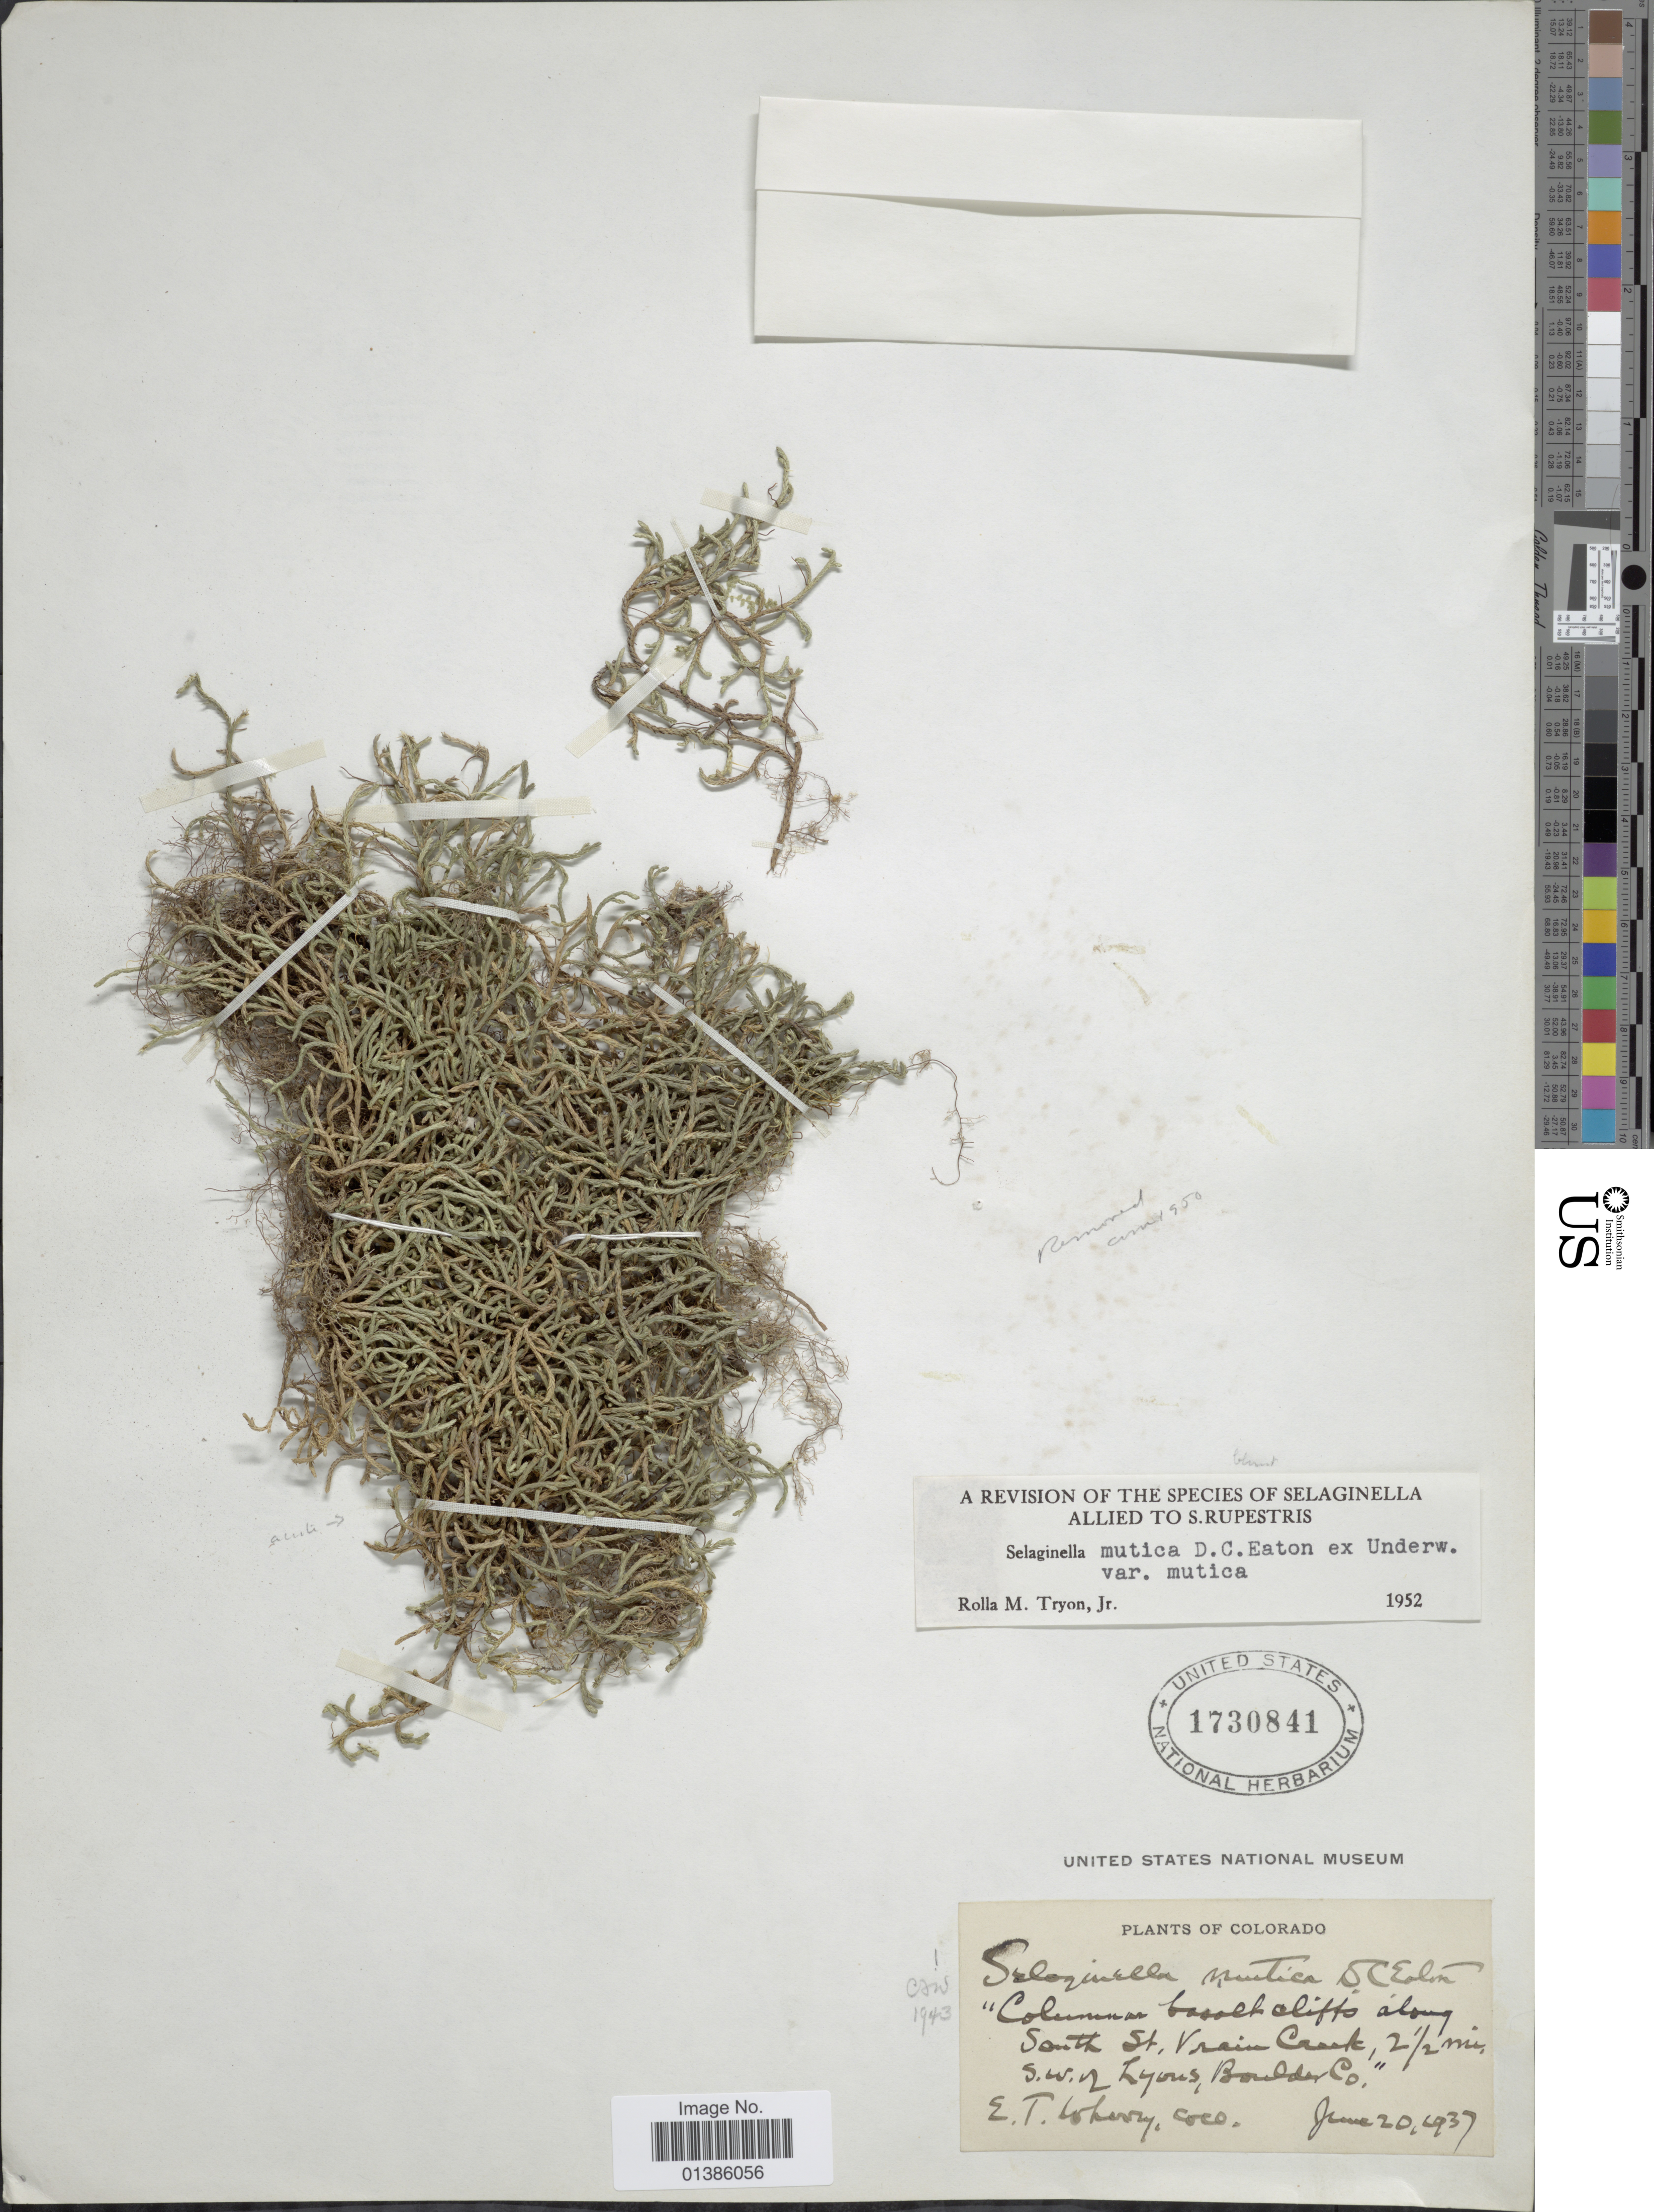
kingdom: Plantae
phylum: Tracheophyta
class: Lycopodiopsida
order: Selaginellales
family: Selaginellaceae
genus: Selaginella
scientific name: Selaginella mutica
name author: D.C. Eaton in Underw.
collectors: E. T. Wherry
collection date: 1937-06-20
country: United States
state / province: Colorado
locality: Columnar basalt cliffs along South St. Vrain Creek, 2½ mi. S.W. of Lyons, Boulder Co.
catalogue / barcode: US 1730841